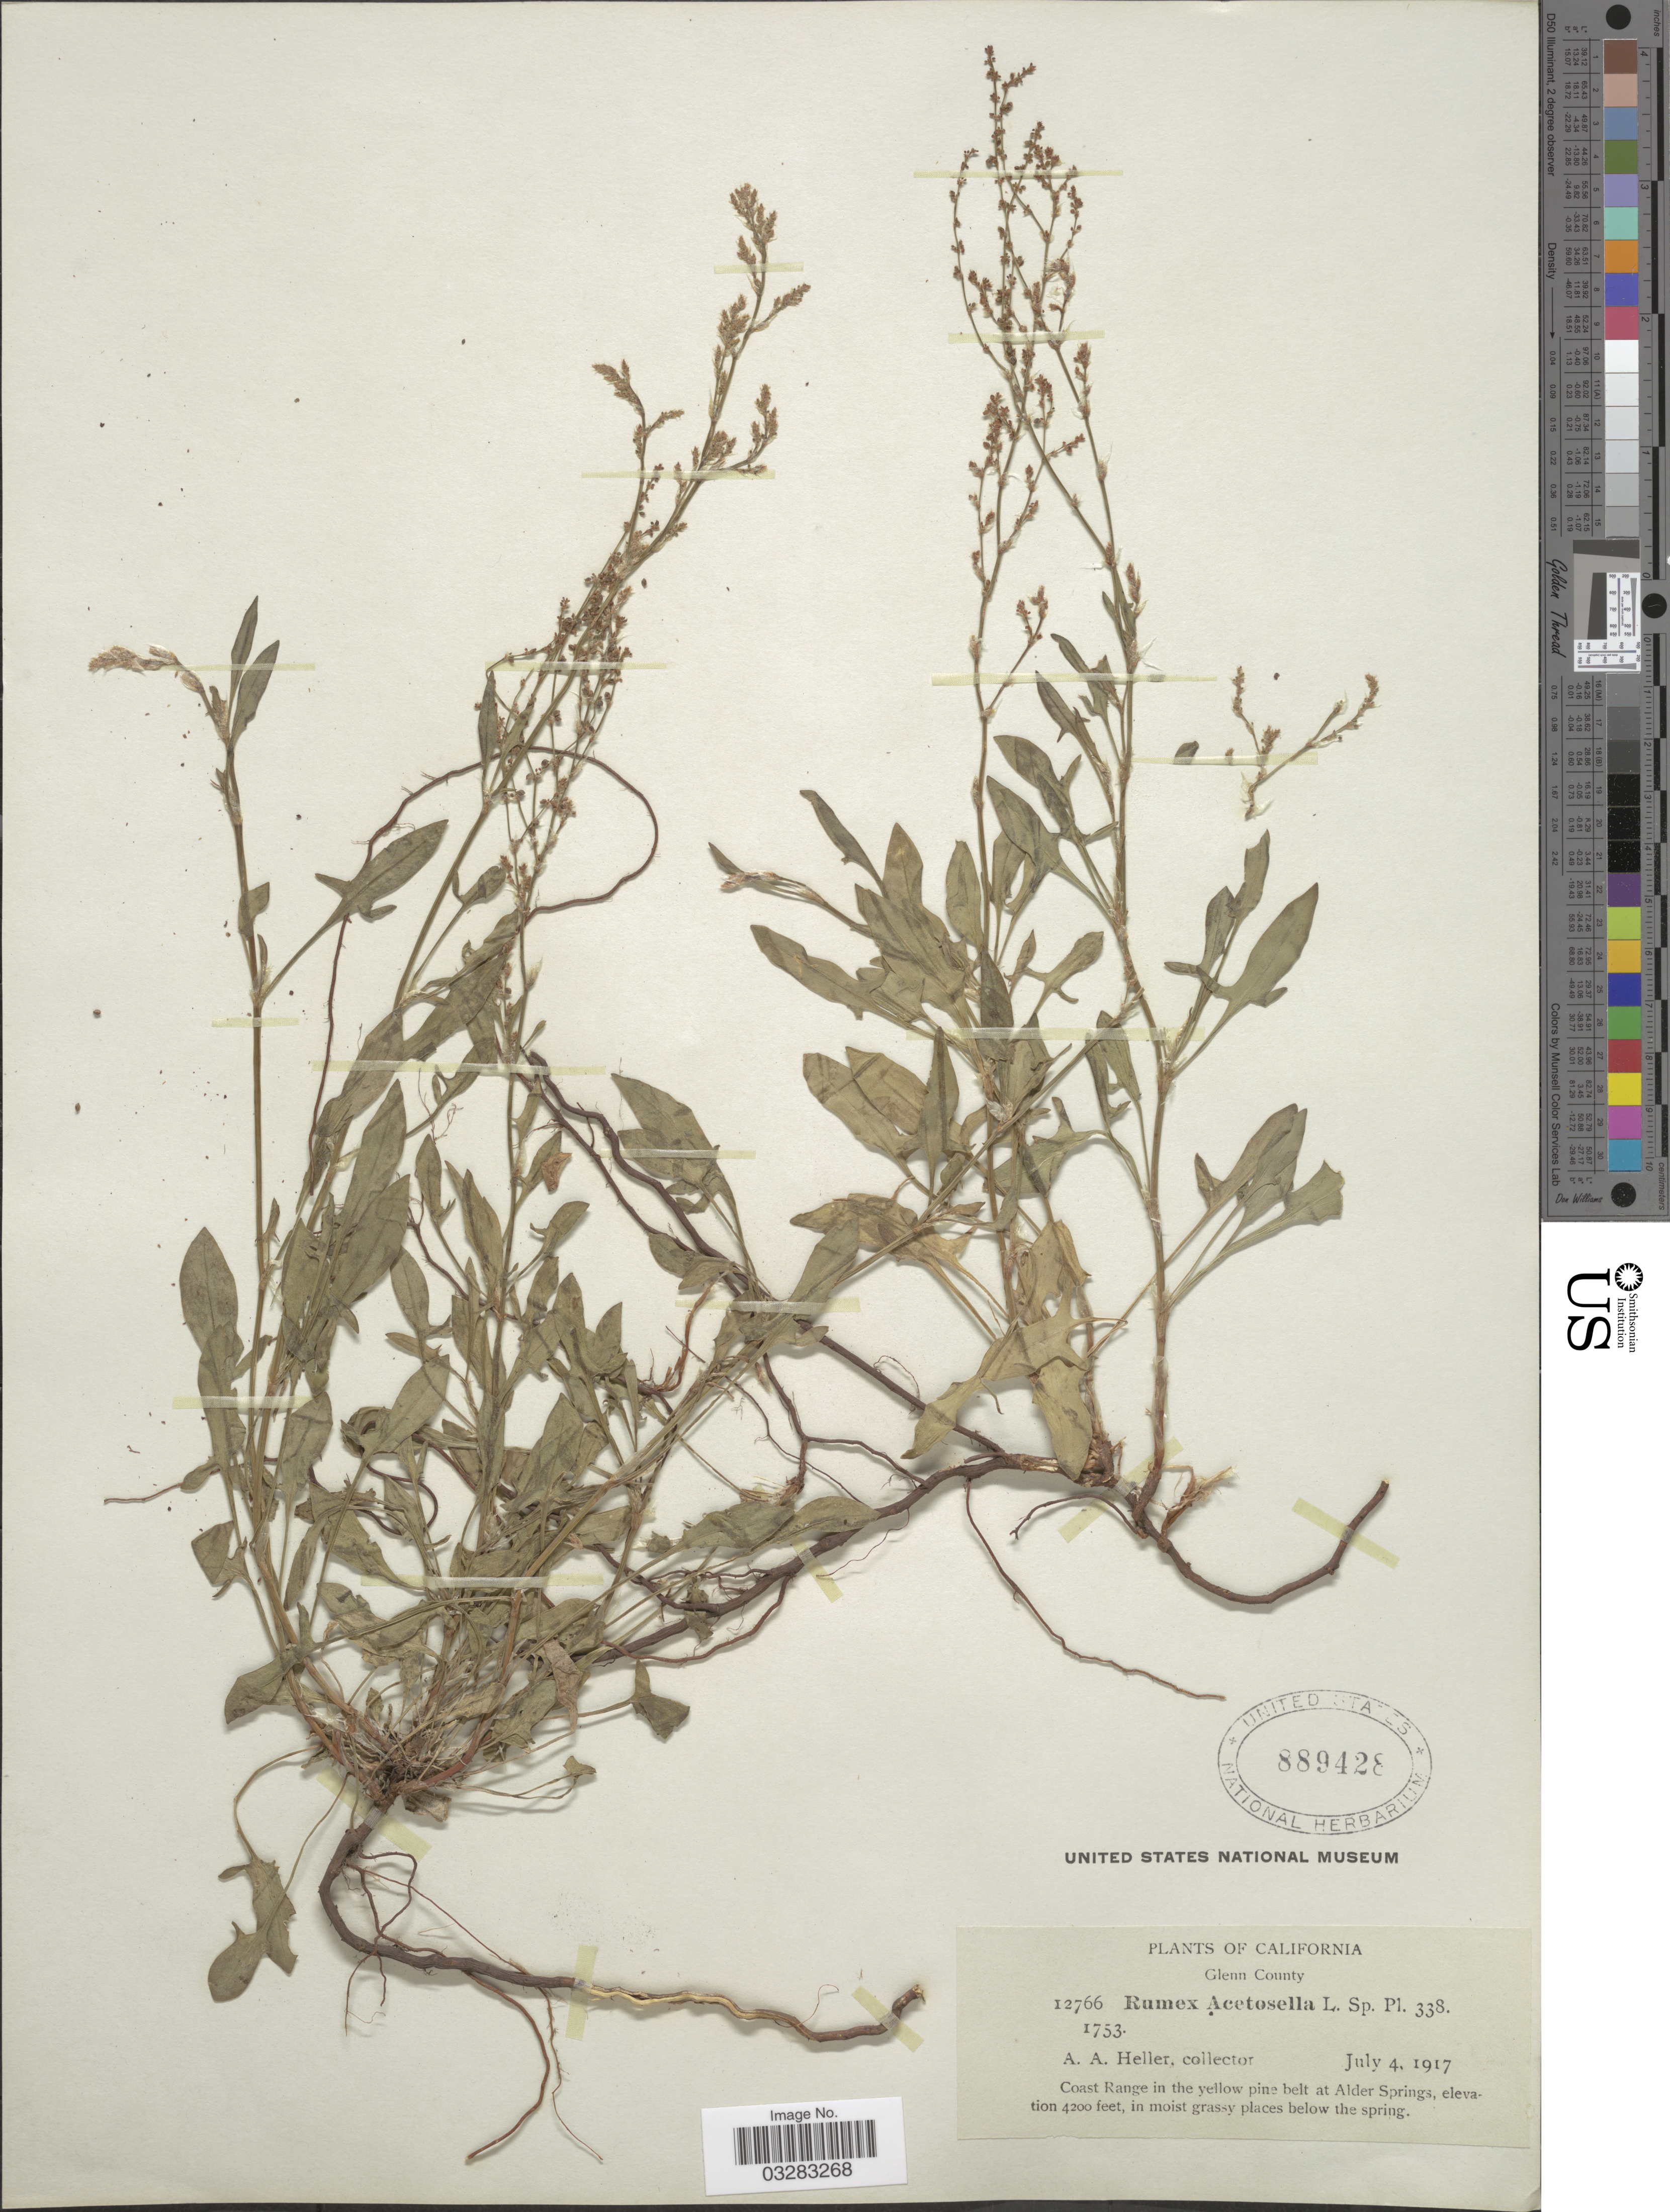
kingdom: Plantae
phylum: Tracheophyta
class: Magnoliopsida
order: Caryophyllales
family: Polygonaceae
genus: Rumex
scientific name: Rumex acetosella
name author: L.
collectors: A. A. Heller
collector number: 12766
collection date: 1917-07-04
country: United States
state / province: California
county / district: Glenn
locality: Glenn County. Coast Range in the yellow pine belt at Alder Springs.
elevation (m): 1280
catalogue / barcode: US 889428